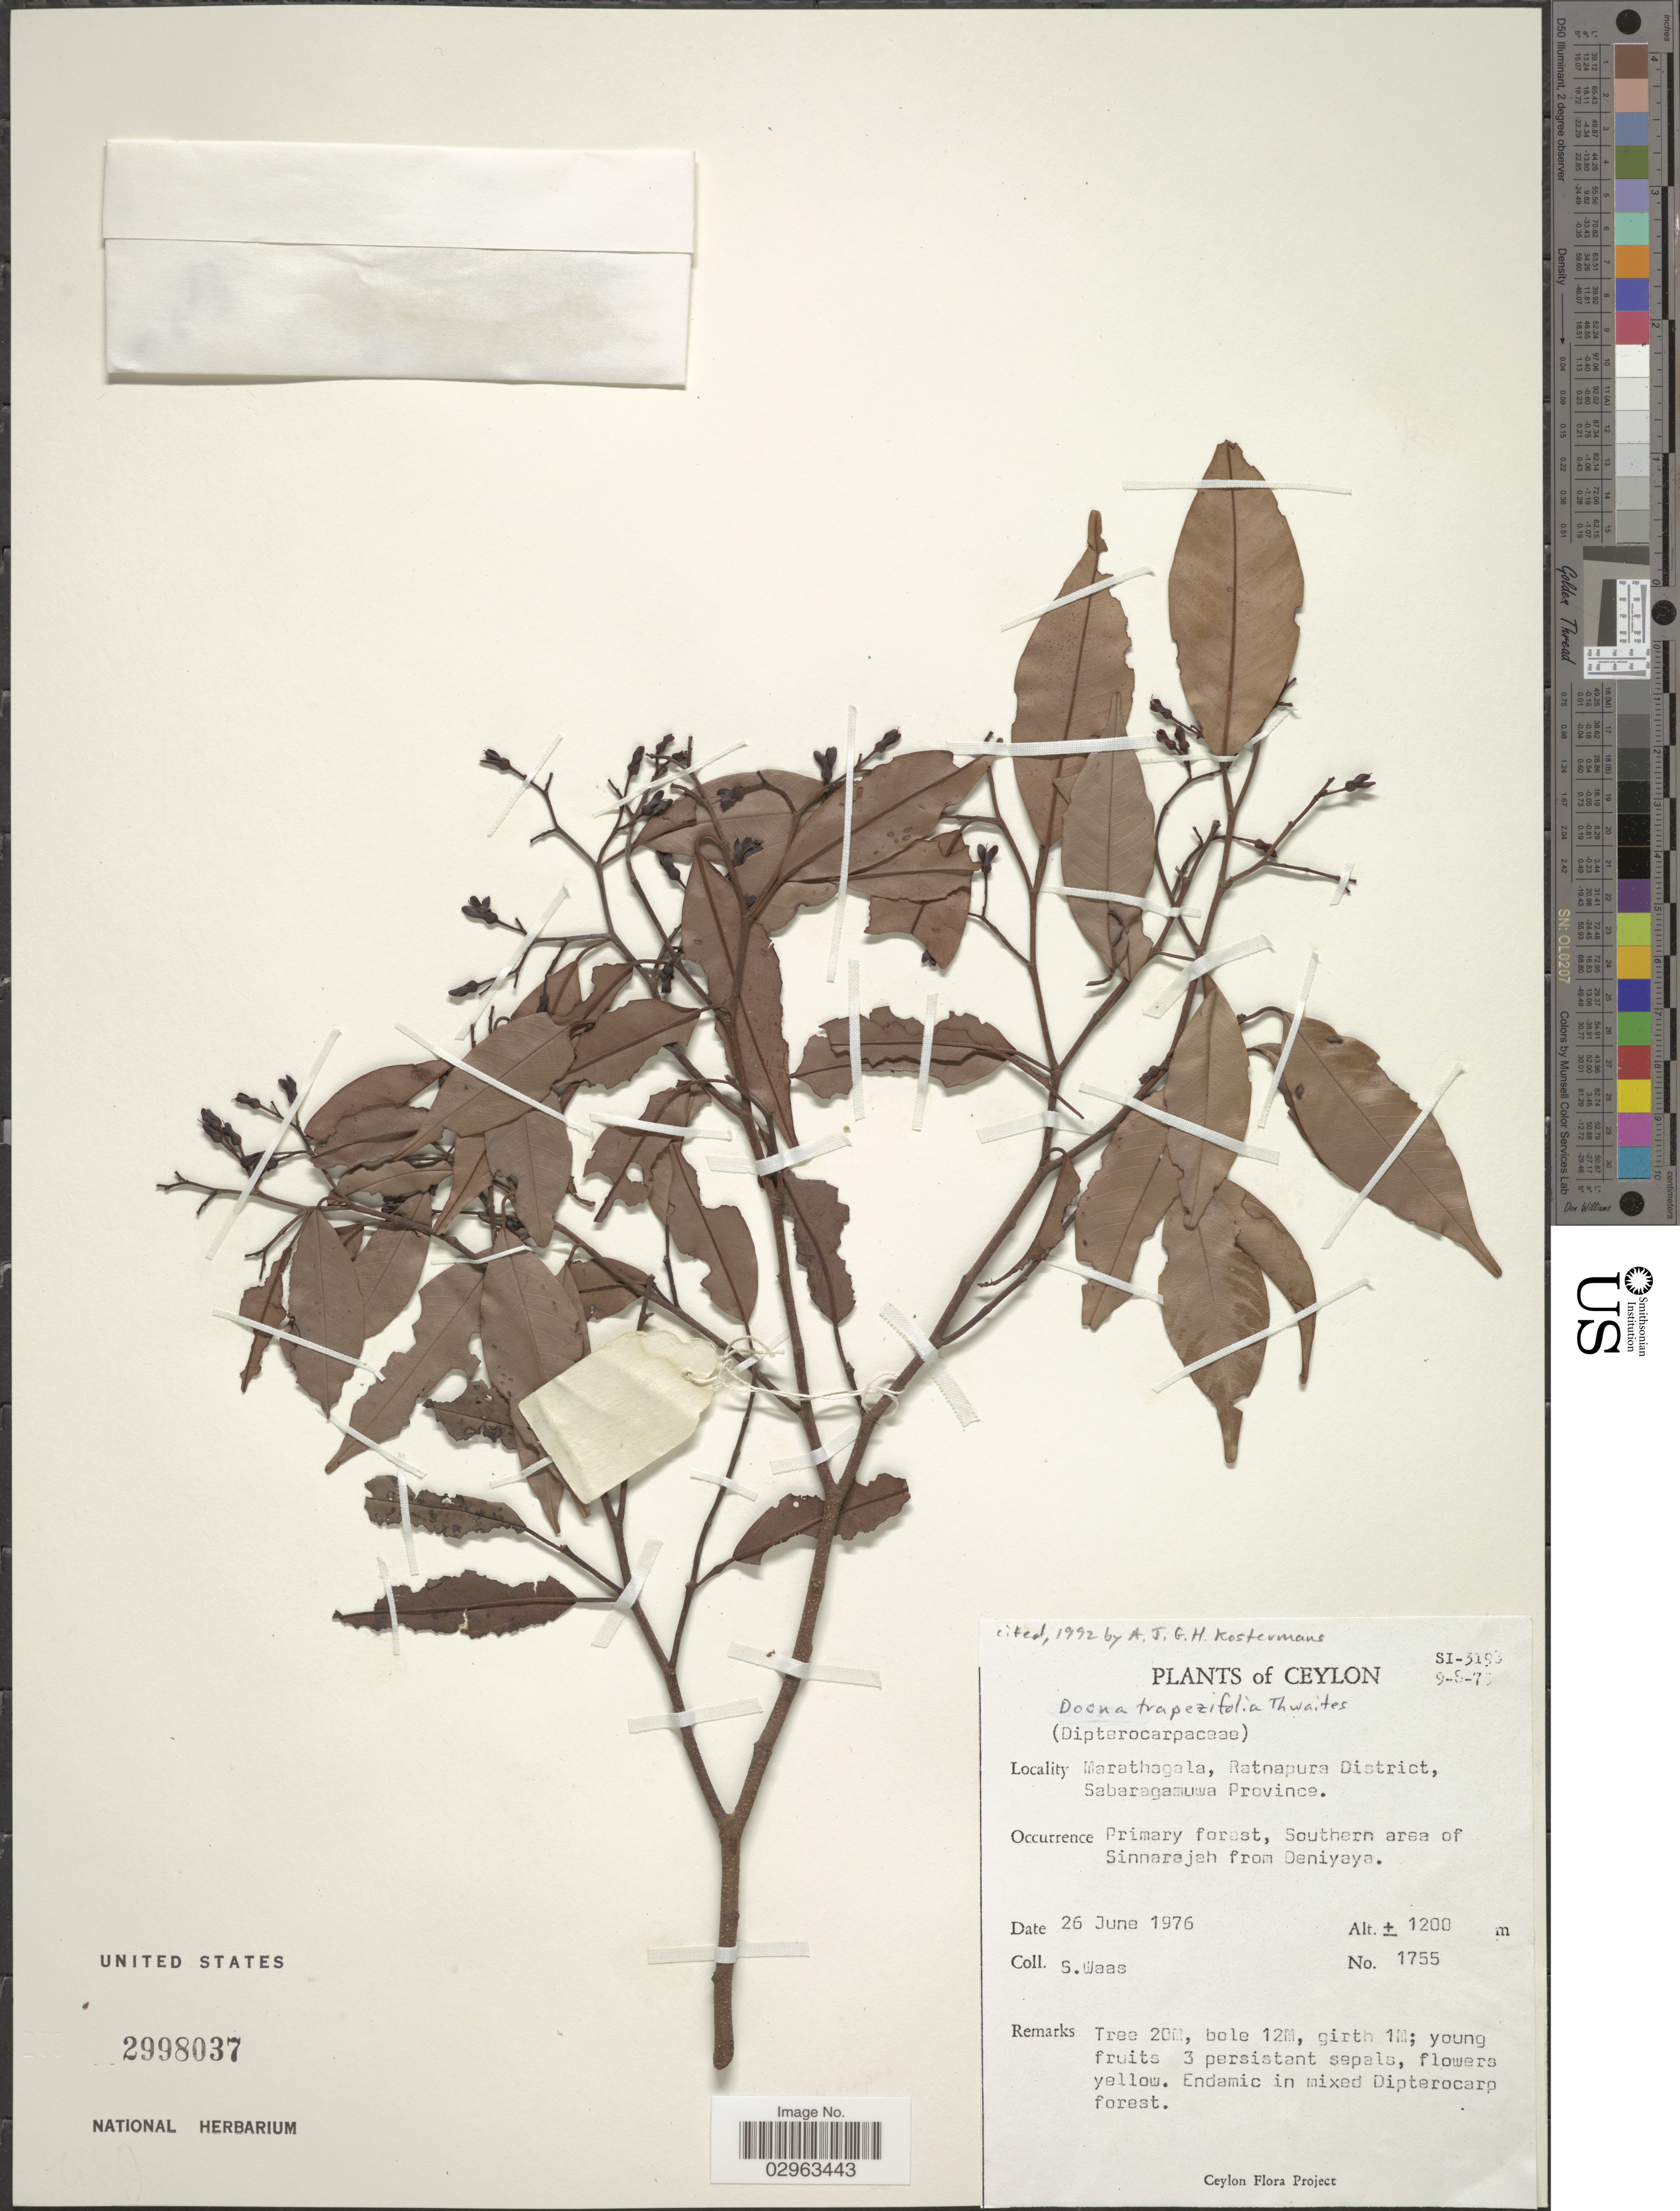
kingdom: Plantae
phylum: Tracheophyta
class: Magnoliopsida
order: Malvales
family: Dipterocarpaceae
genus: Doona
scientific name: Doona trapezifolia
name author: Thwaites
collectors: S. Waas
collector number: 1755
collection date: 1976-06-26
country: Sri Lanka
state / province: Sabaragamuwa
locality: Ceylon. Marathagala, Ratnapura District. Southern area of Sinnarajah from Deniyaya.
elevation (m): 1200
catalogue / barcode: US 2998037